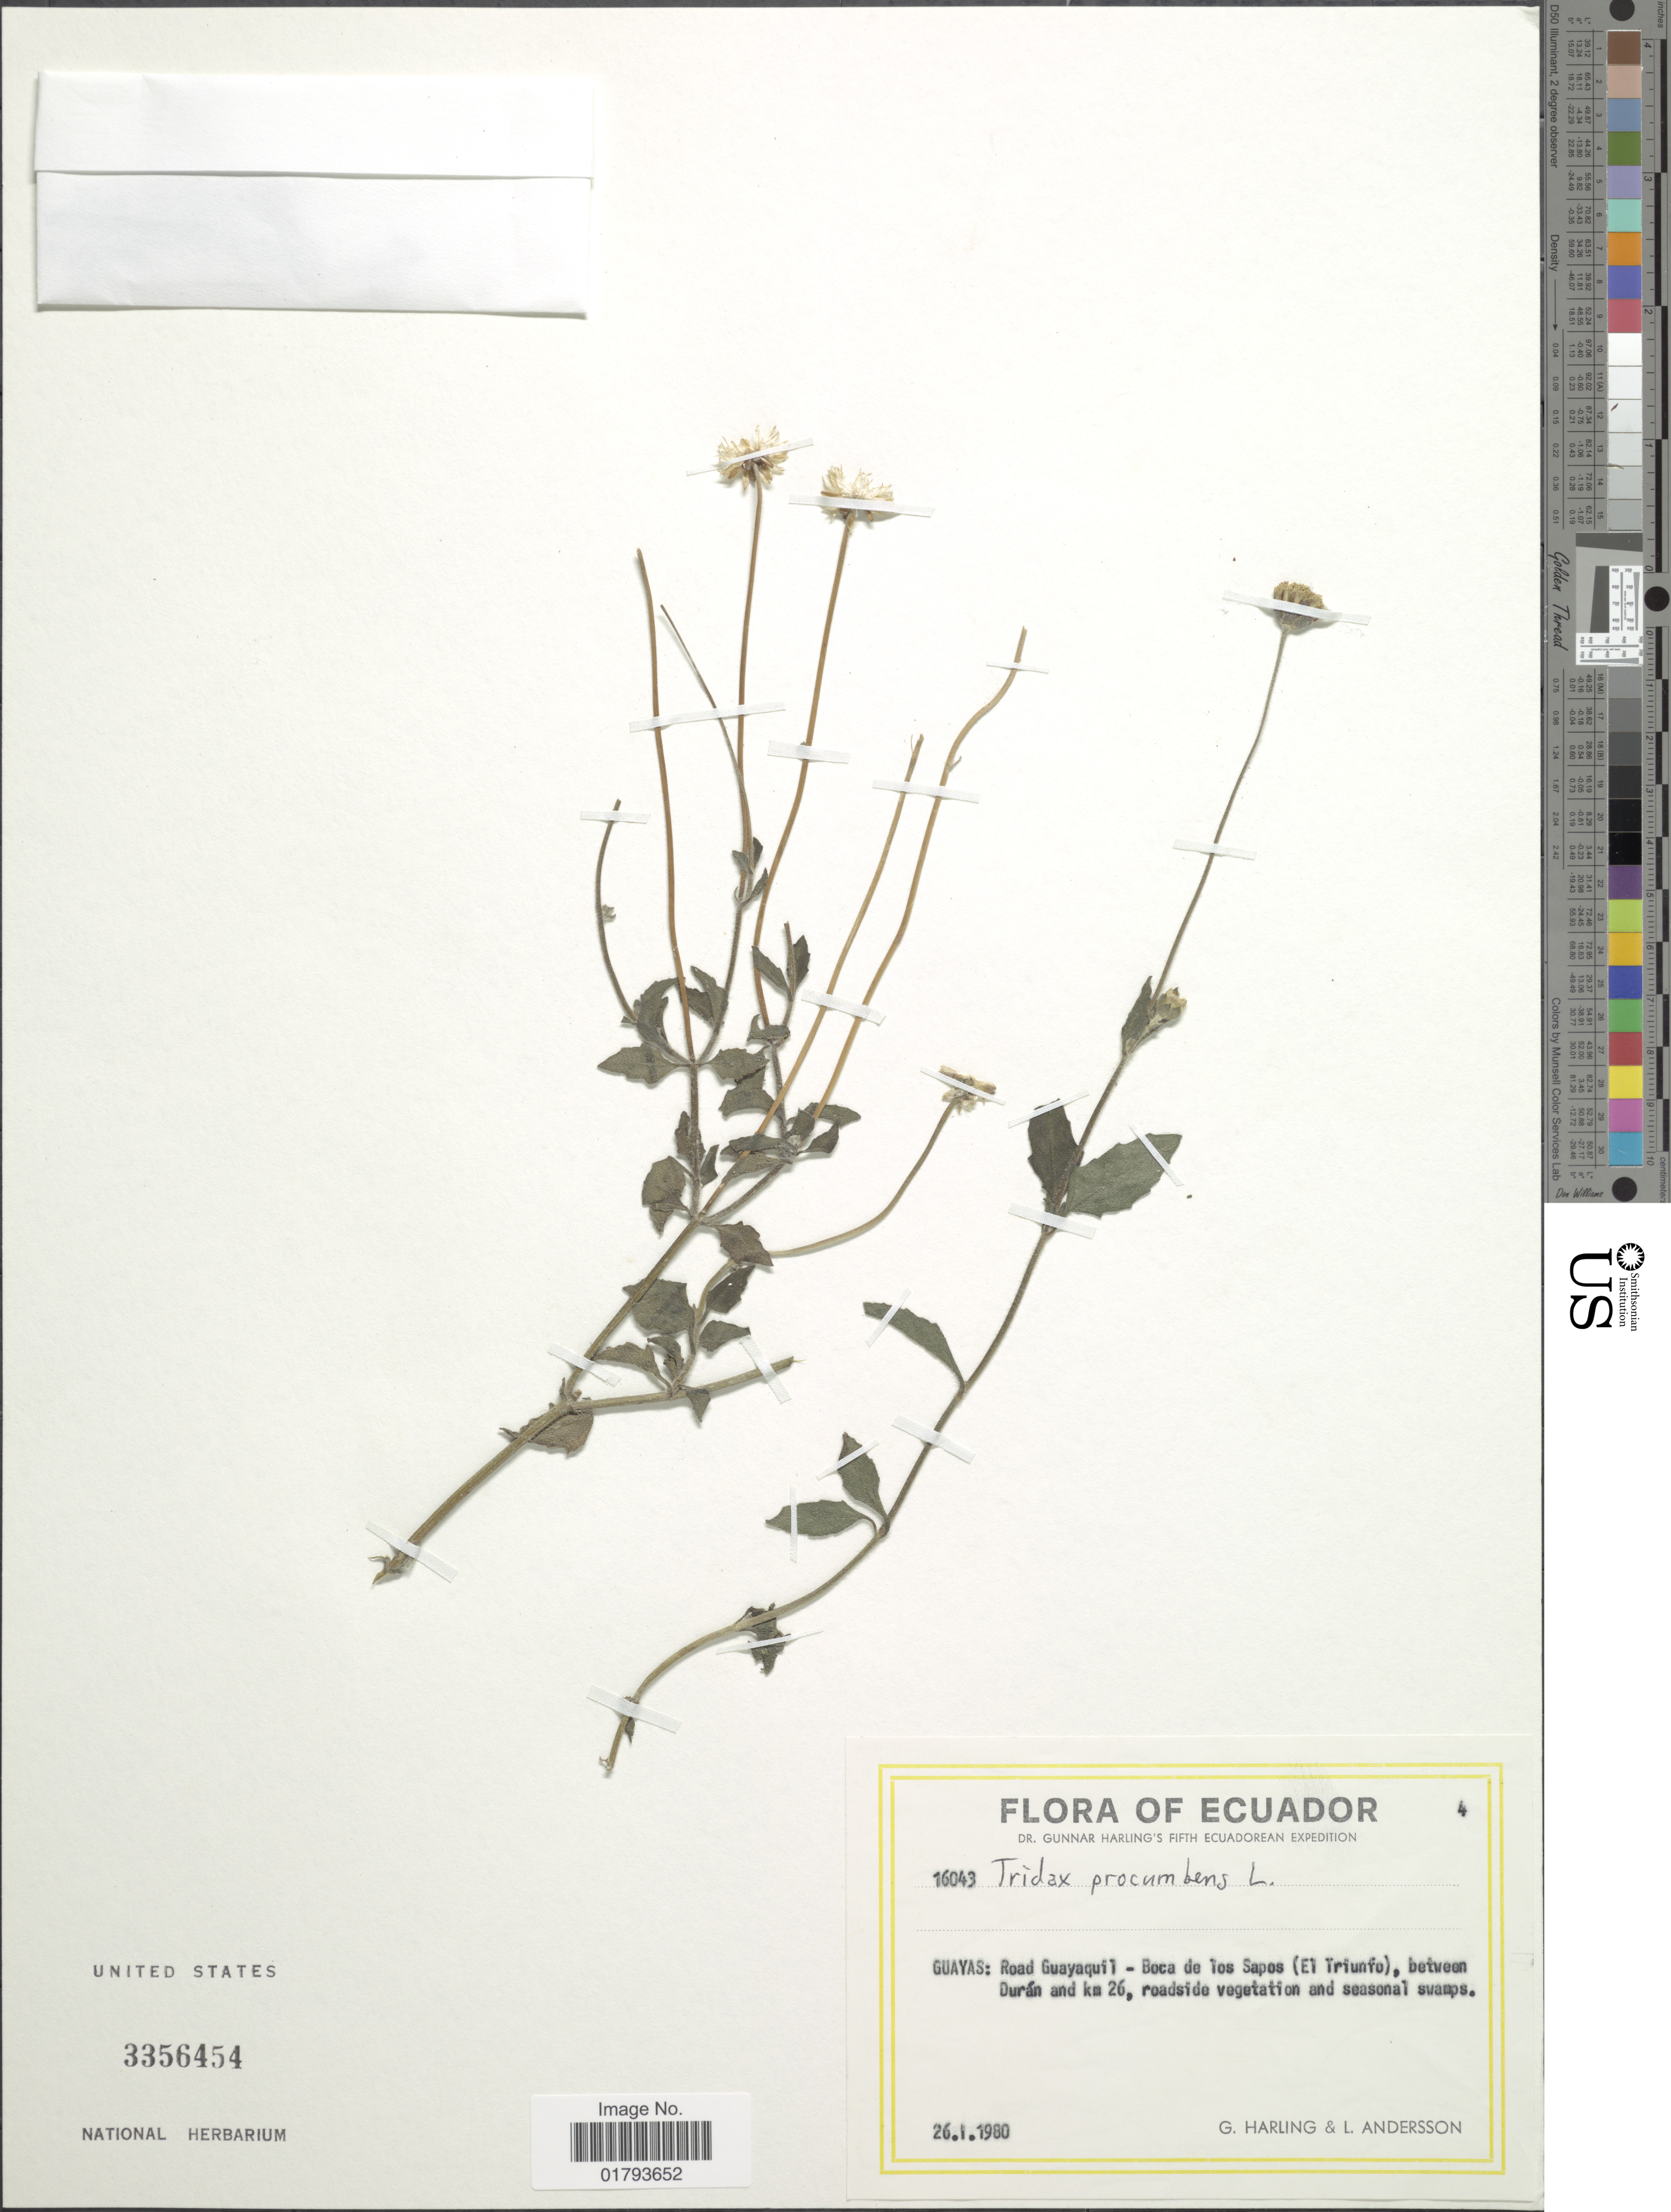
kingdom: Plantae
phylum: Tracheophyta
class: Magnoliopsida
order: Asterales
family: Asteraceae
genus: Tridax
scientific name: Tridax procumbens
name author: L.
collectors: G. Harling & L. Andersson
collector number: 16043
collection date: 1980-01-26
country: Ecuador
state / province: Guayas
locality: Road Guayaquil - Boca de los Sapos (El Triunfo), between Durán and km 26, roadside vegetation and seasonal swamps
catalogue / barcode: US 3356454